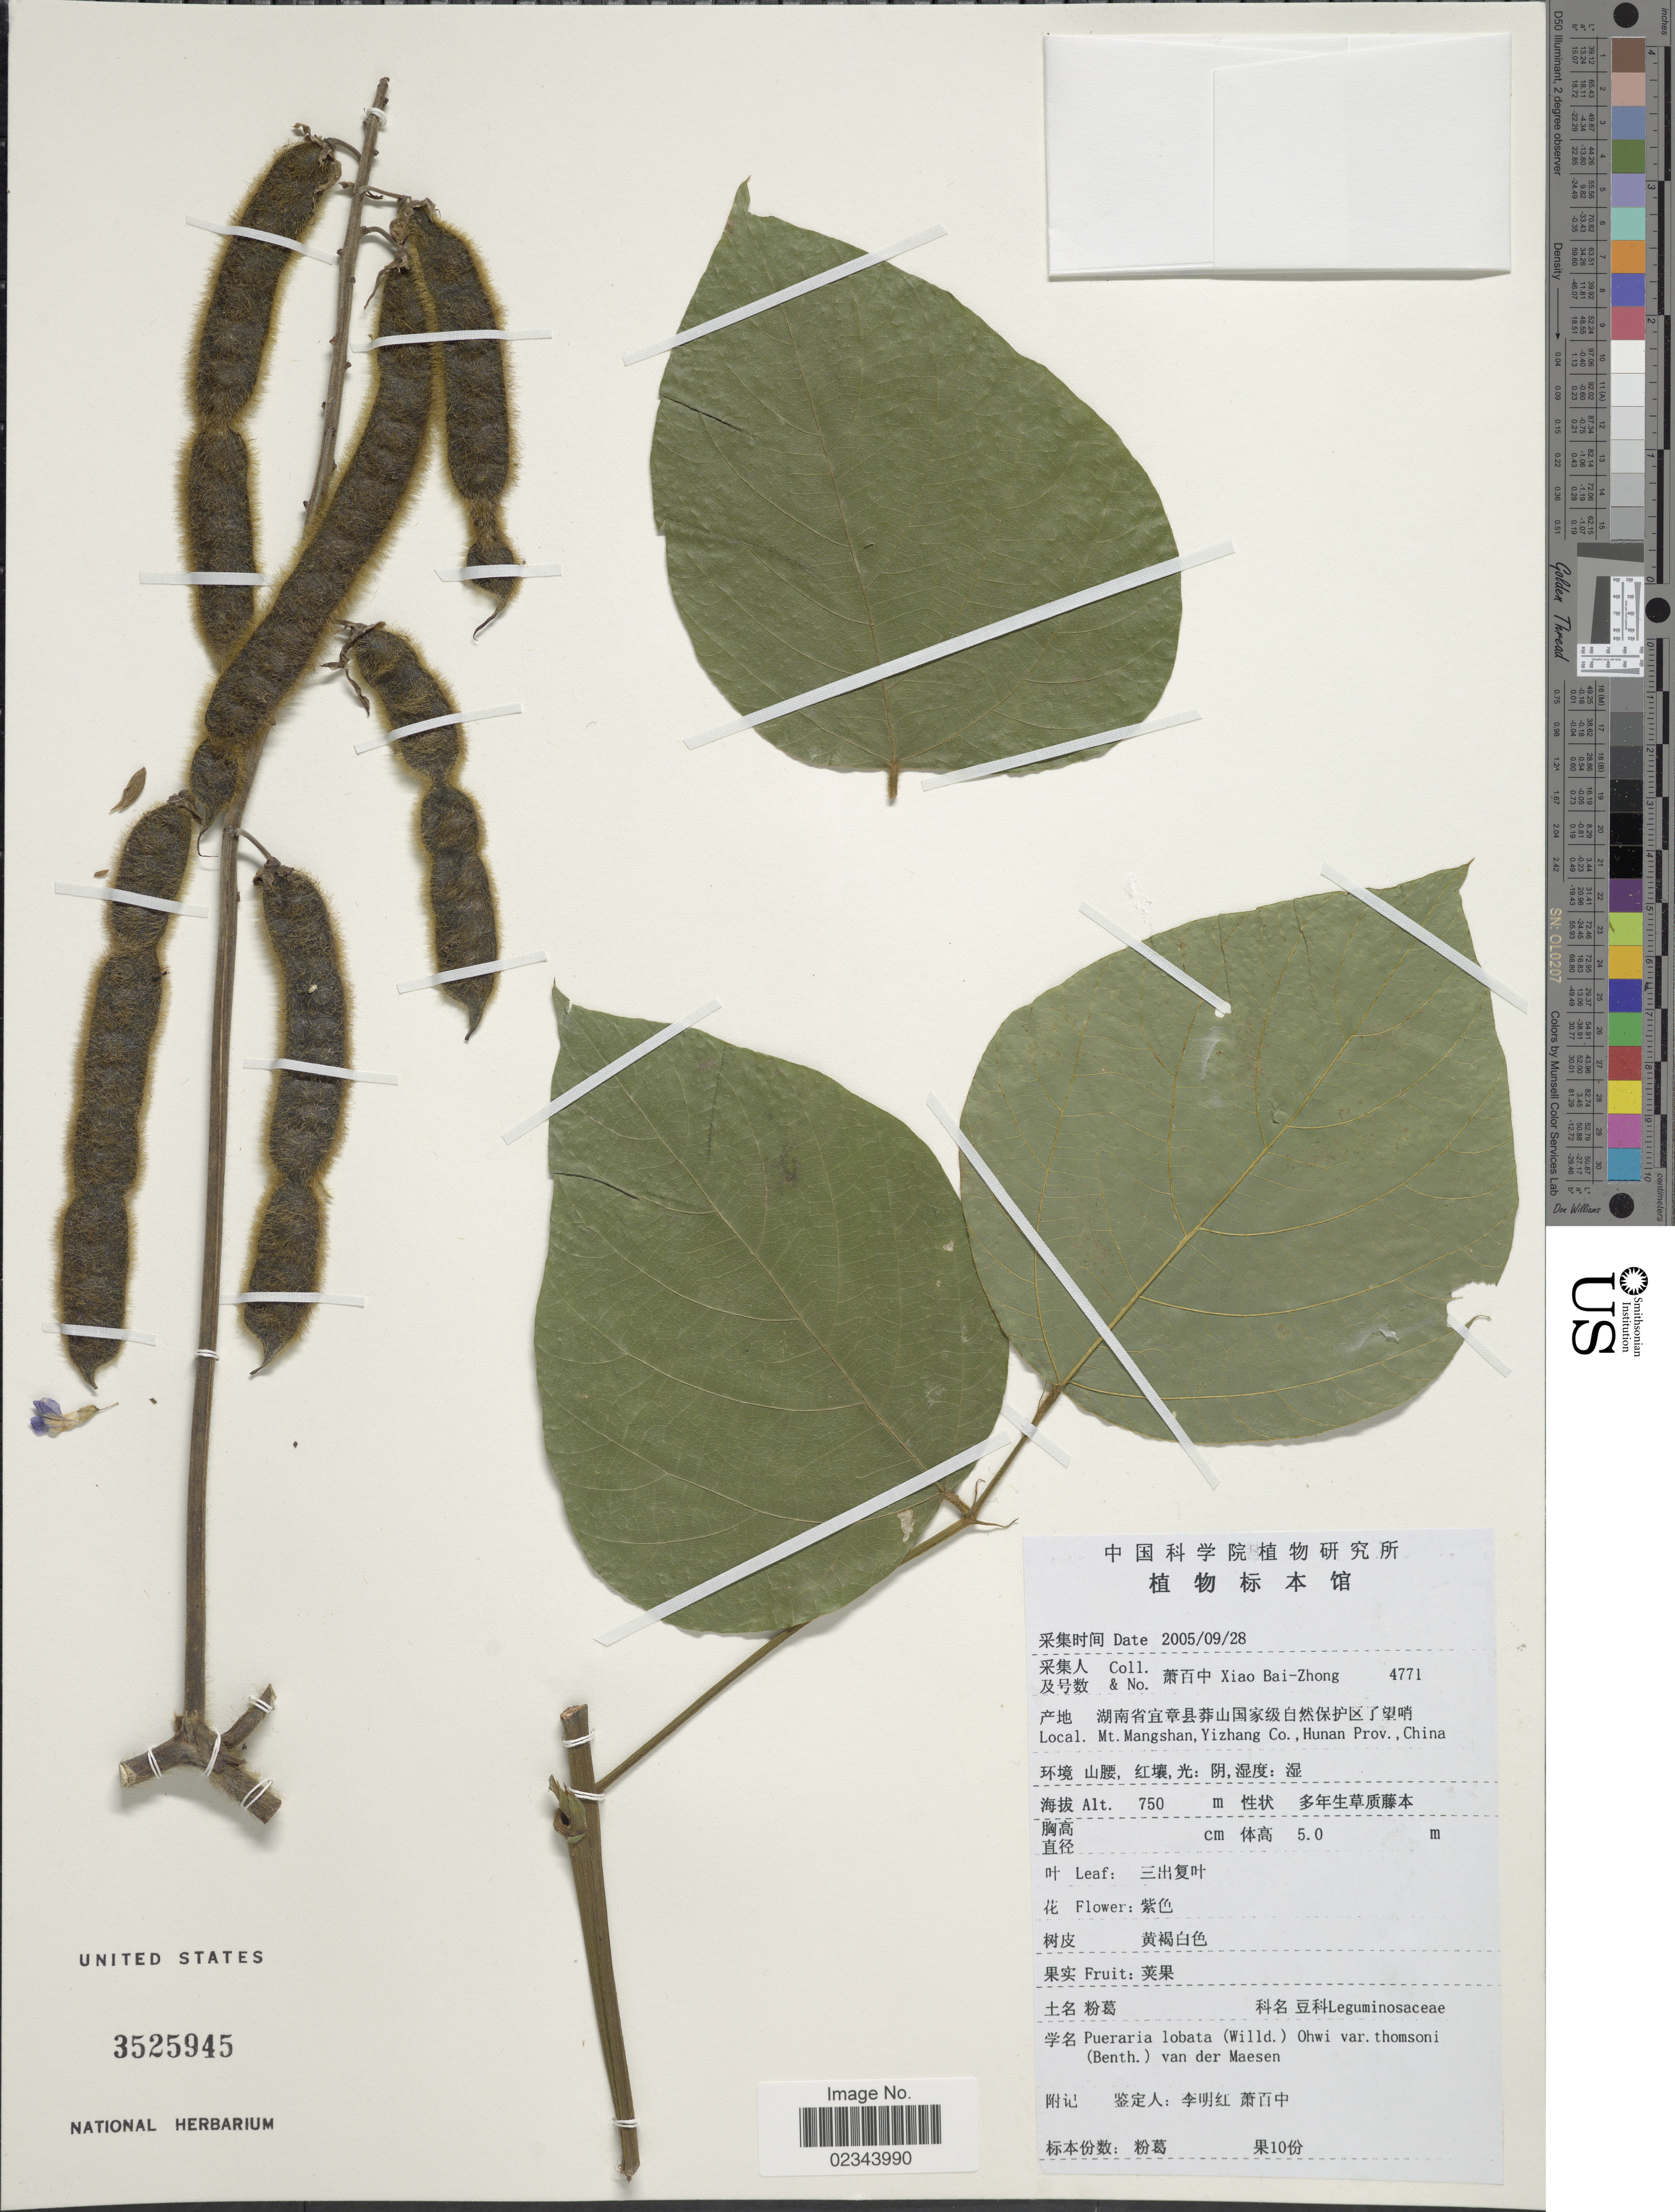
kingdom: Plantae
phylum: Tracheophyta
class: Magnoliopsida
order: Fabales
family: Fabaceae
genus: Pueraria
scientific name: Pueraria lobata var. thomsonii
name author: (Benth.) Maesen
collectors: B. Z. Xiao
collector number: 4771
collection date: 2005-09-28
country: China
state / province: Hunan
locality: Mt. Mangshan, Yizhang Co.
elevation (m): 750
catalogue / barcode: US 3525945